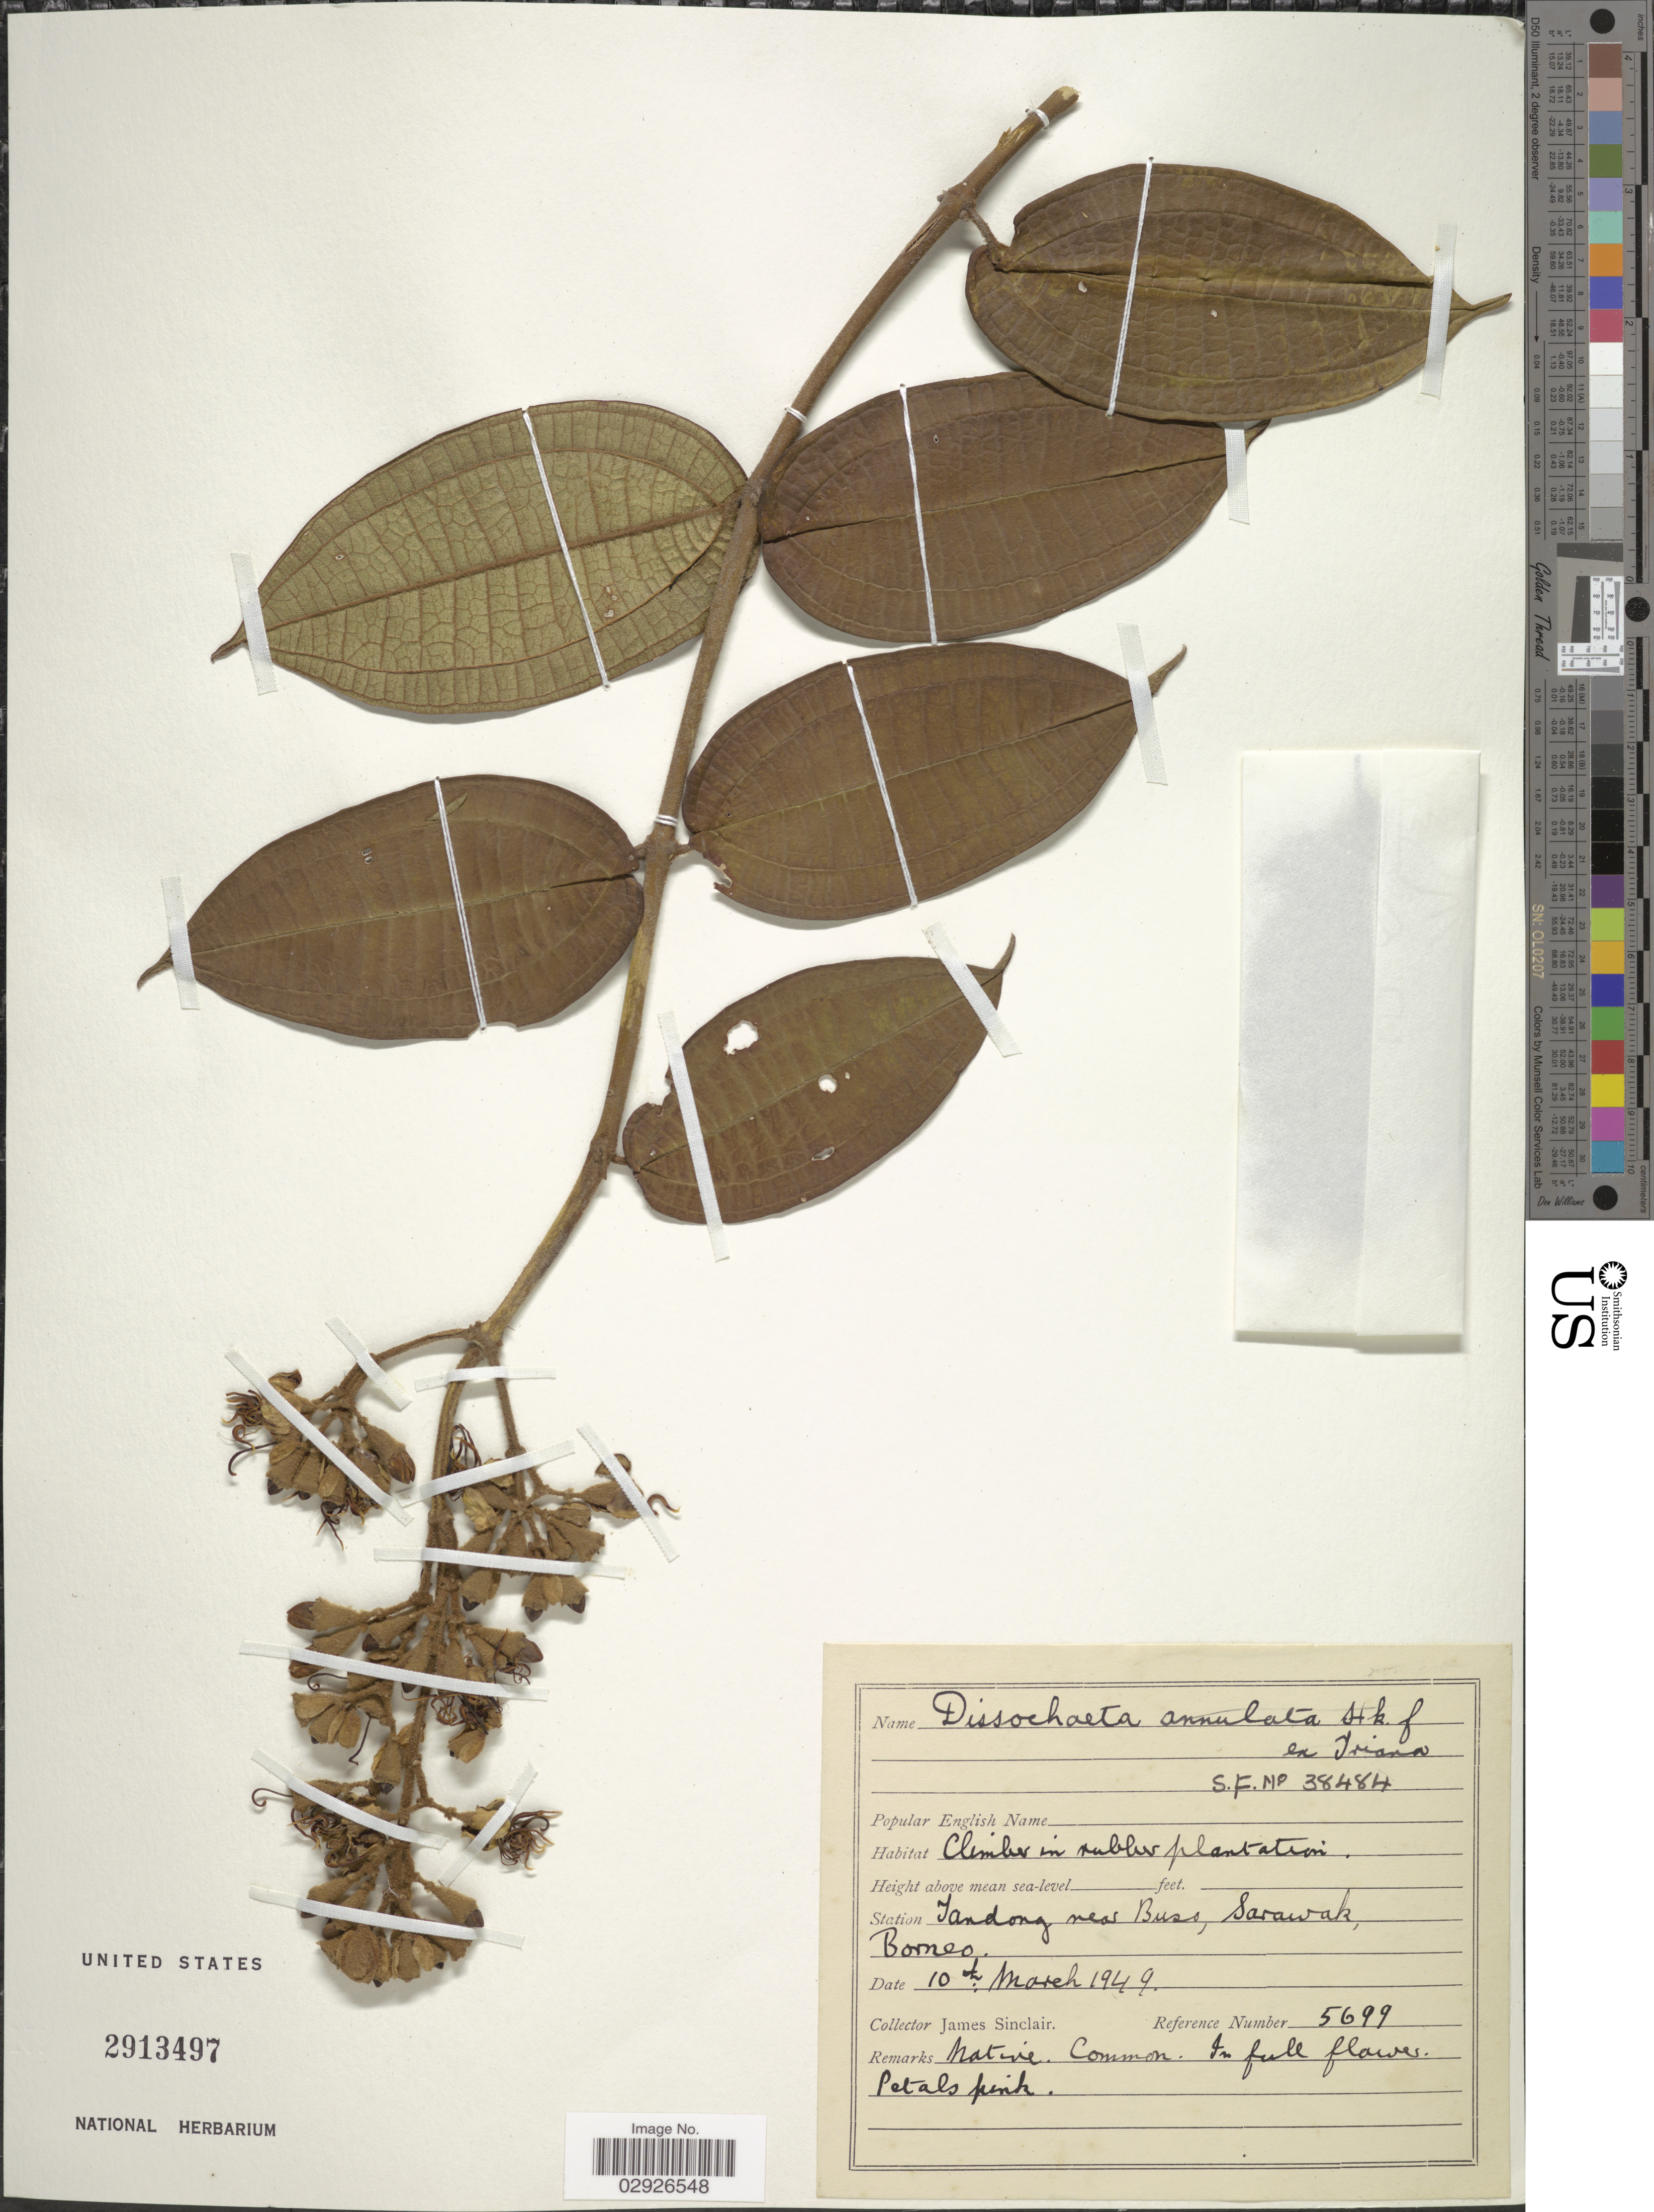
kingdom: Plantae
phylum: Tracheophyta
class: Magnoliopsida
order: Myrtales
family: Melastomataceae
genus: Dissochaeta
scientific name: Dissochaeta annulata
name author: Hook. f. ex Triana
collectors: J. Sinclair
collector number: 5699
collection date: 1949-03-10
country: Malaysia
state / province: Sarawak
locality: Station Tandong near Buso, Borneo.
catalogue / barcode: US 2913497